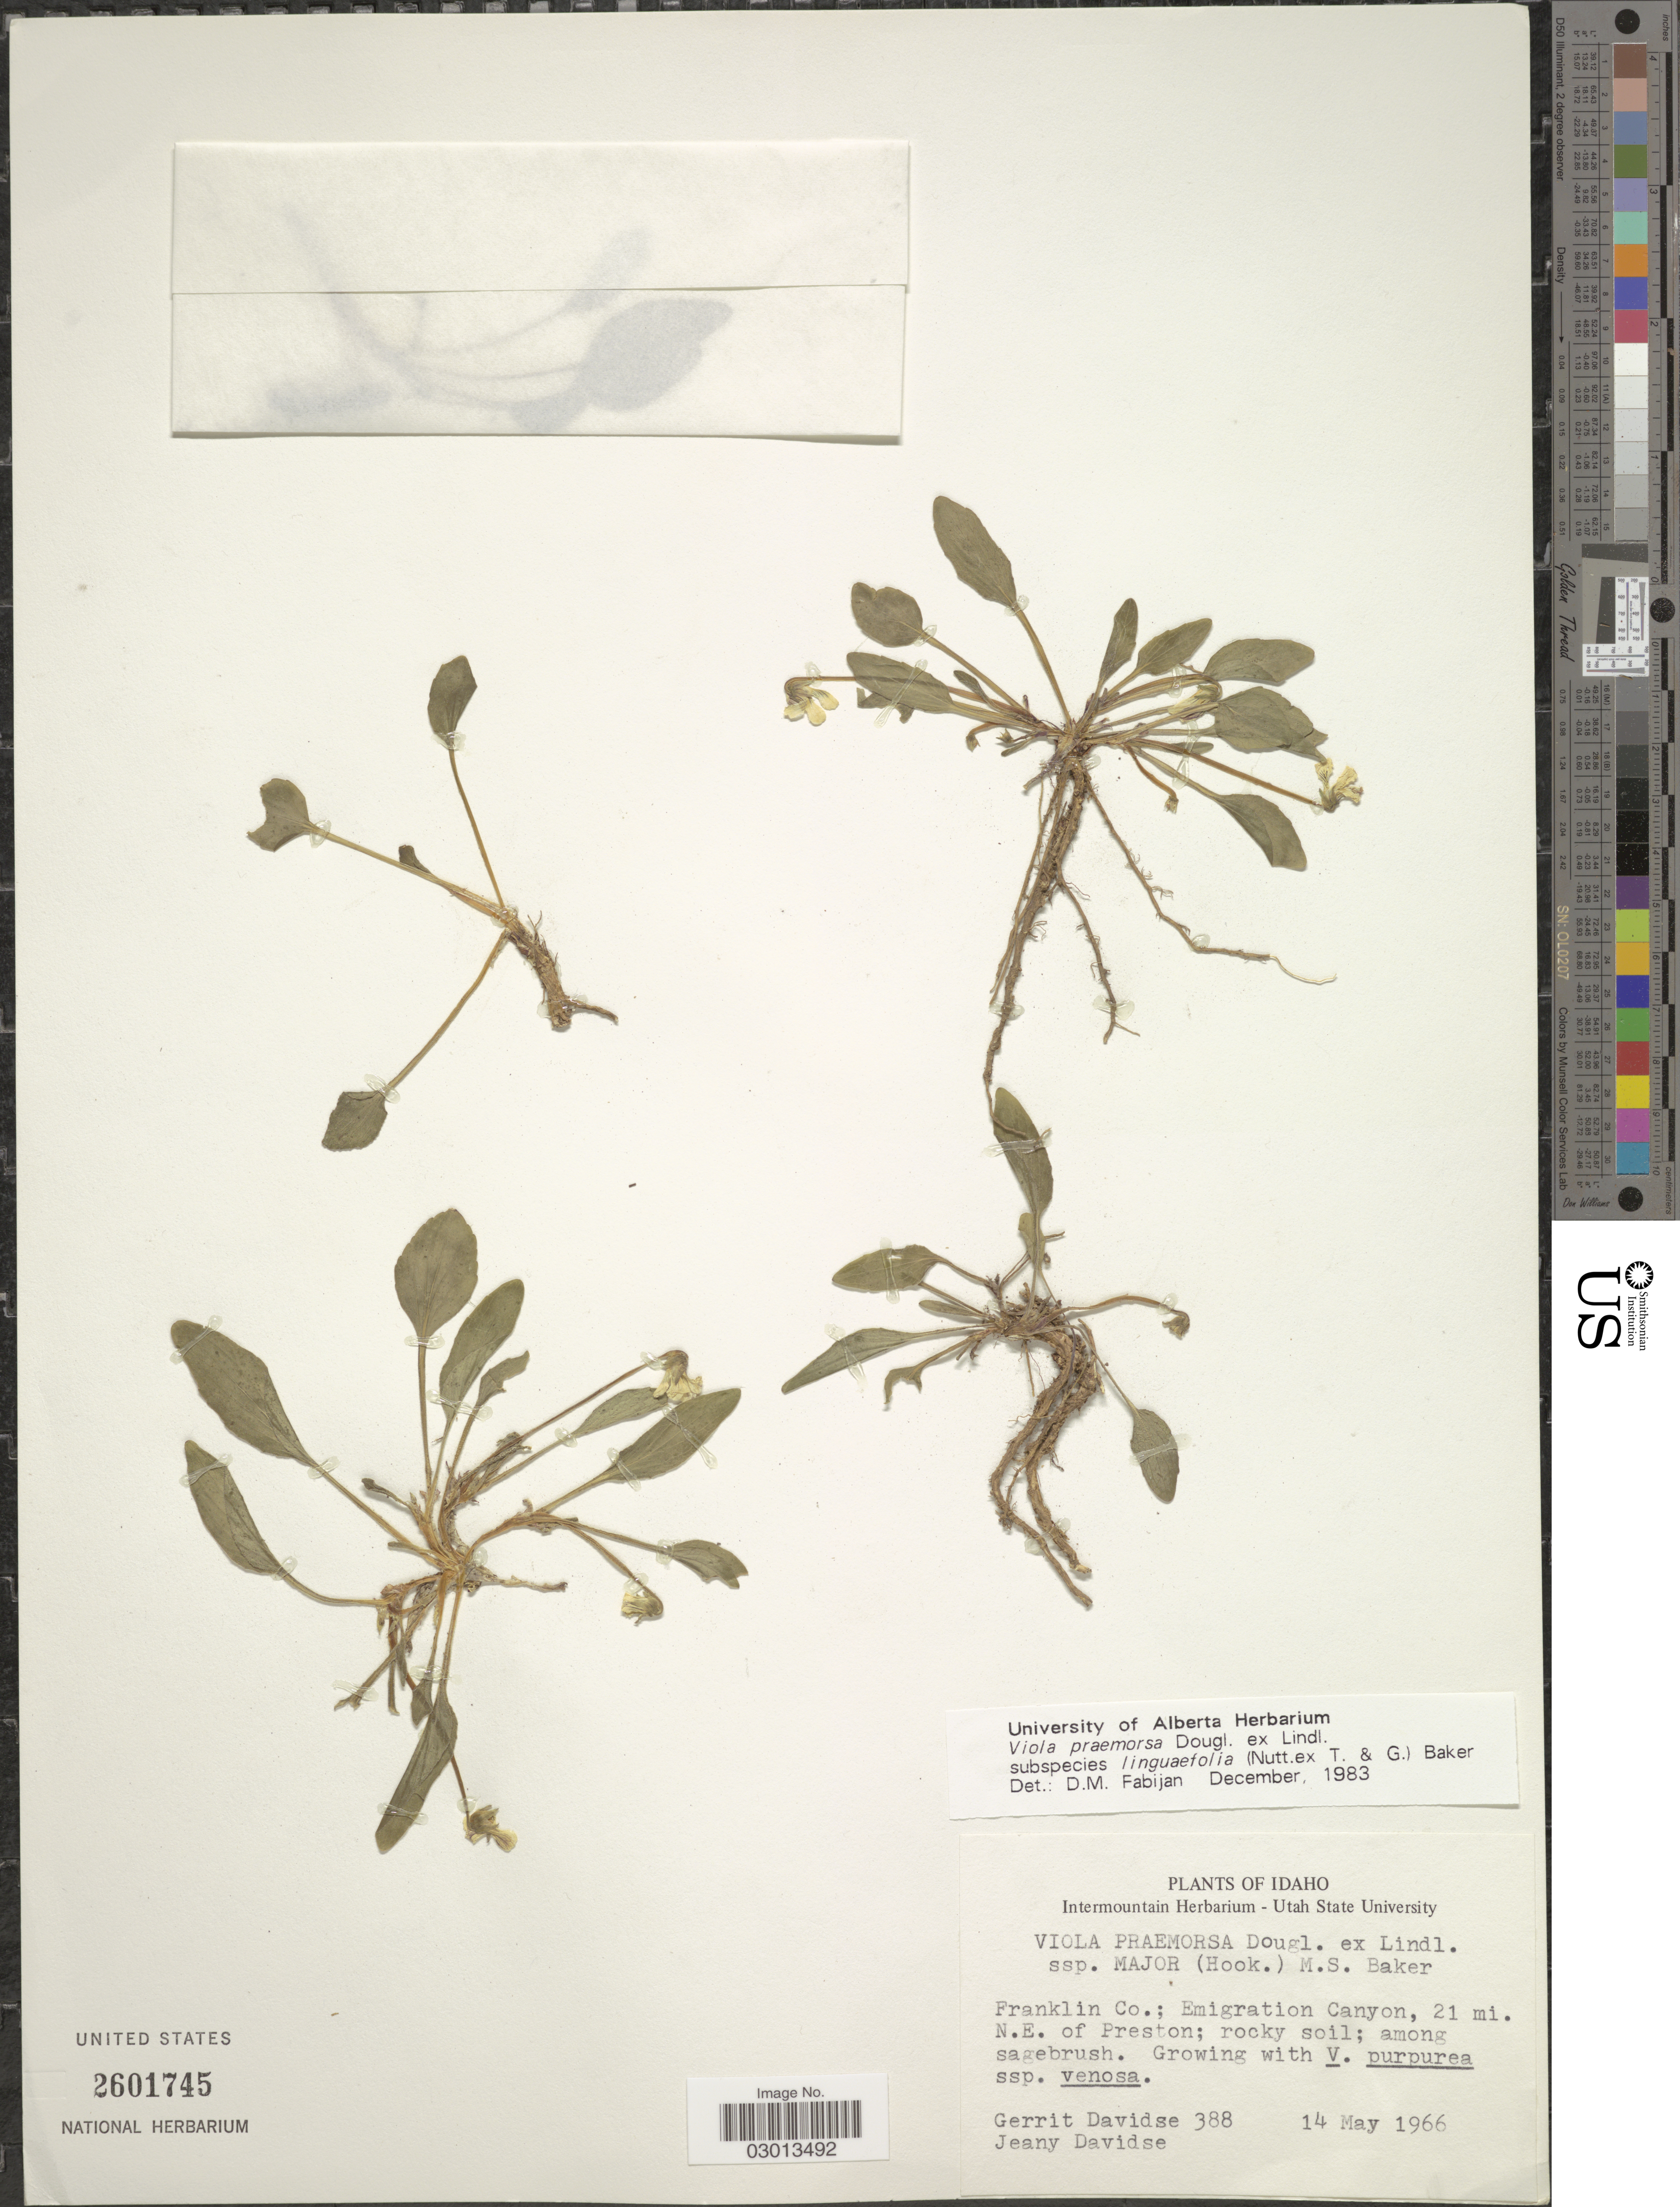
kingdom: Plantae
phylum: Tracheophyta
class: Magnoliopsida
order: Malpighiales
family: Violaceae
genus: Viola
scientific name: Viola praemorsa subsp. linguifolia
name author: (Nutt.) M.S. Baker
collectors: G. Davidse & J. Davidse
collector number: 388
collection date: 1966-05-14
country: United States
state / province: Idaho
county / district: Franklin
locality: Emigration Canyon, 21 mi. N.E. of Preston.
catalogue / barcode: US 2601745